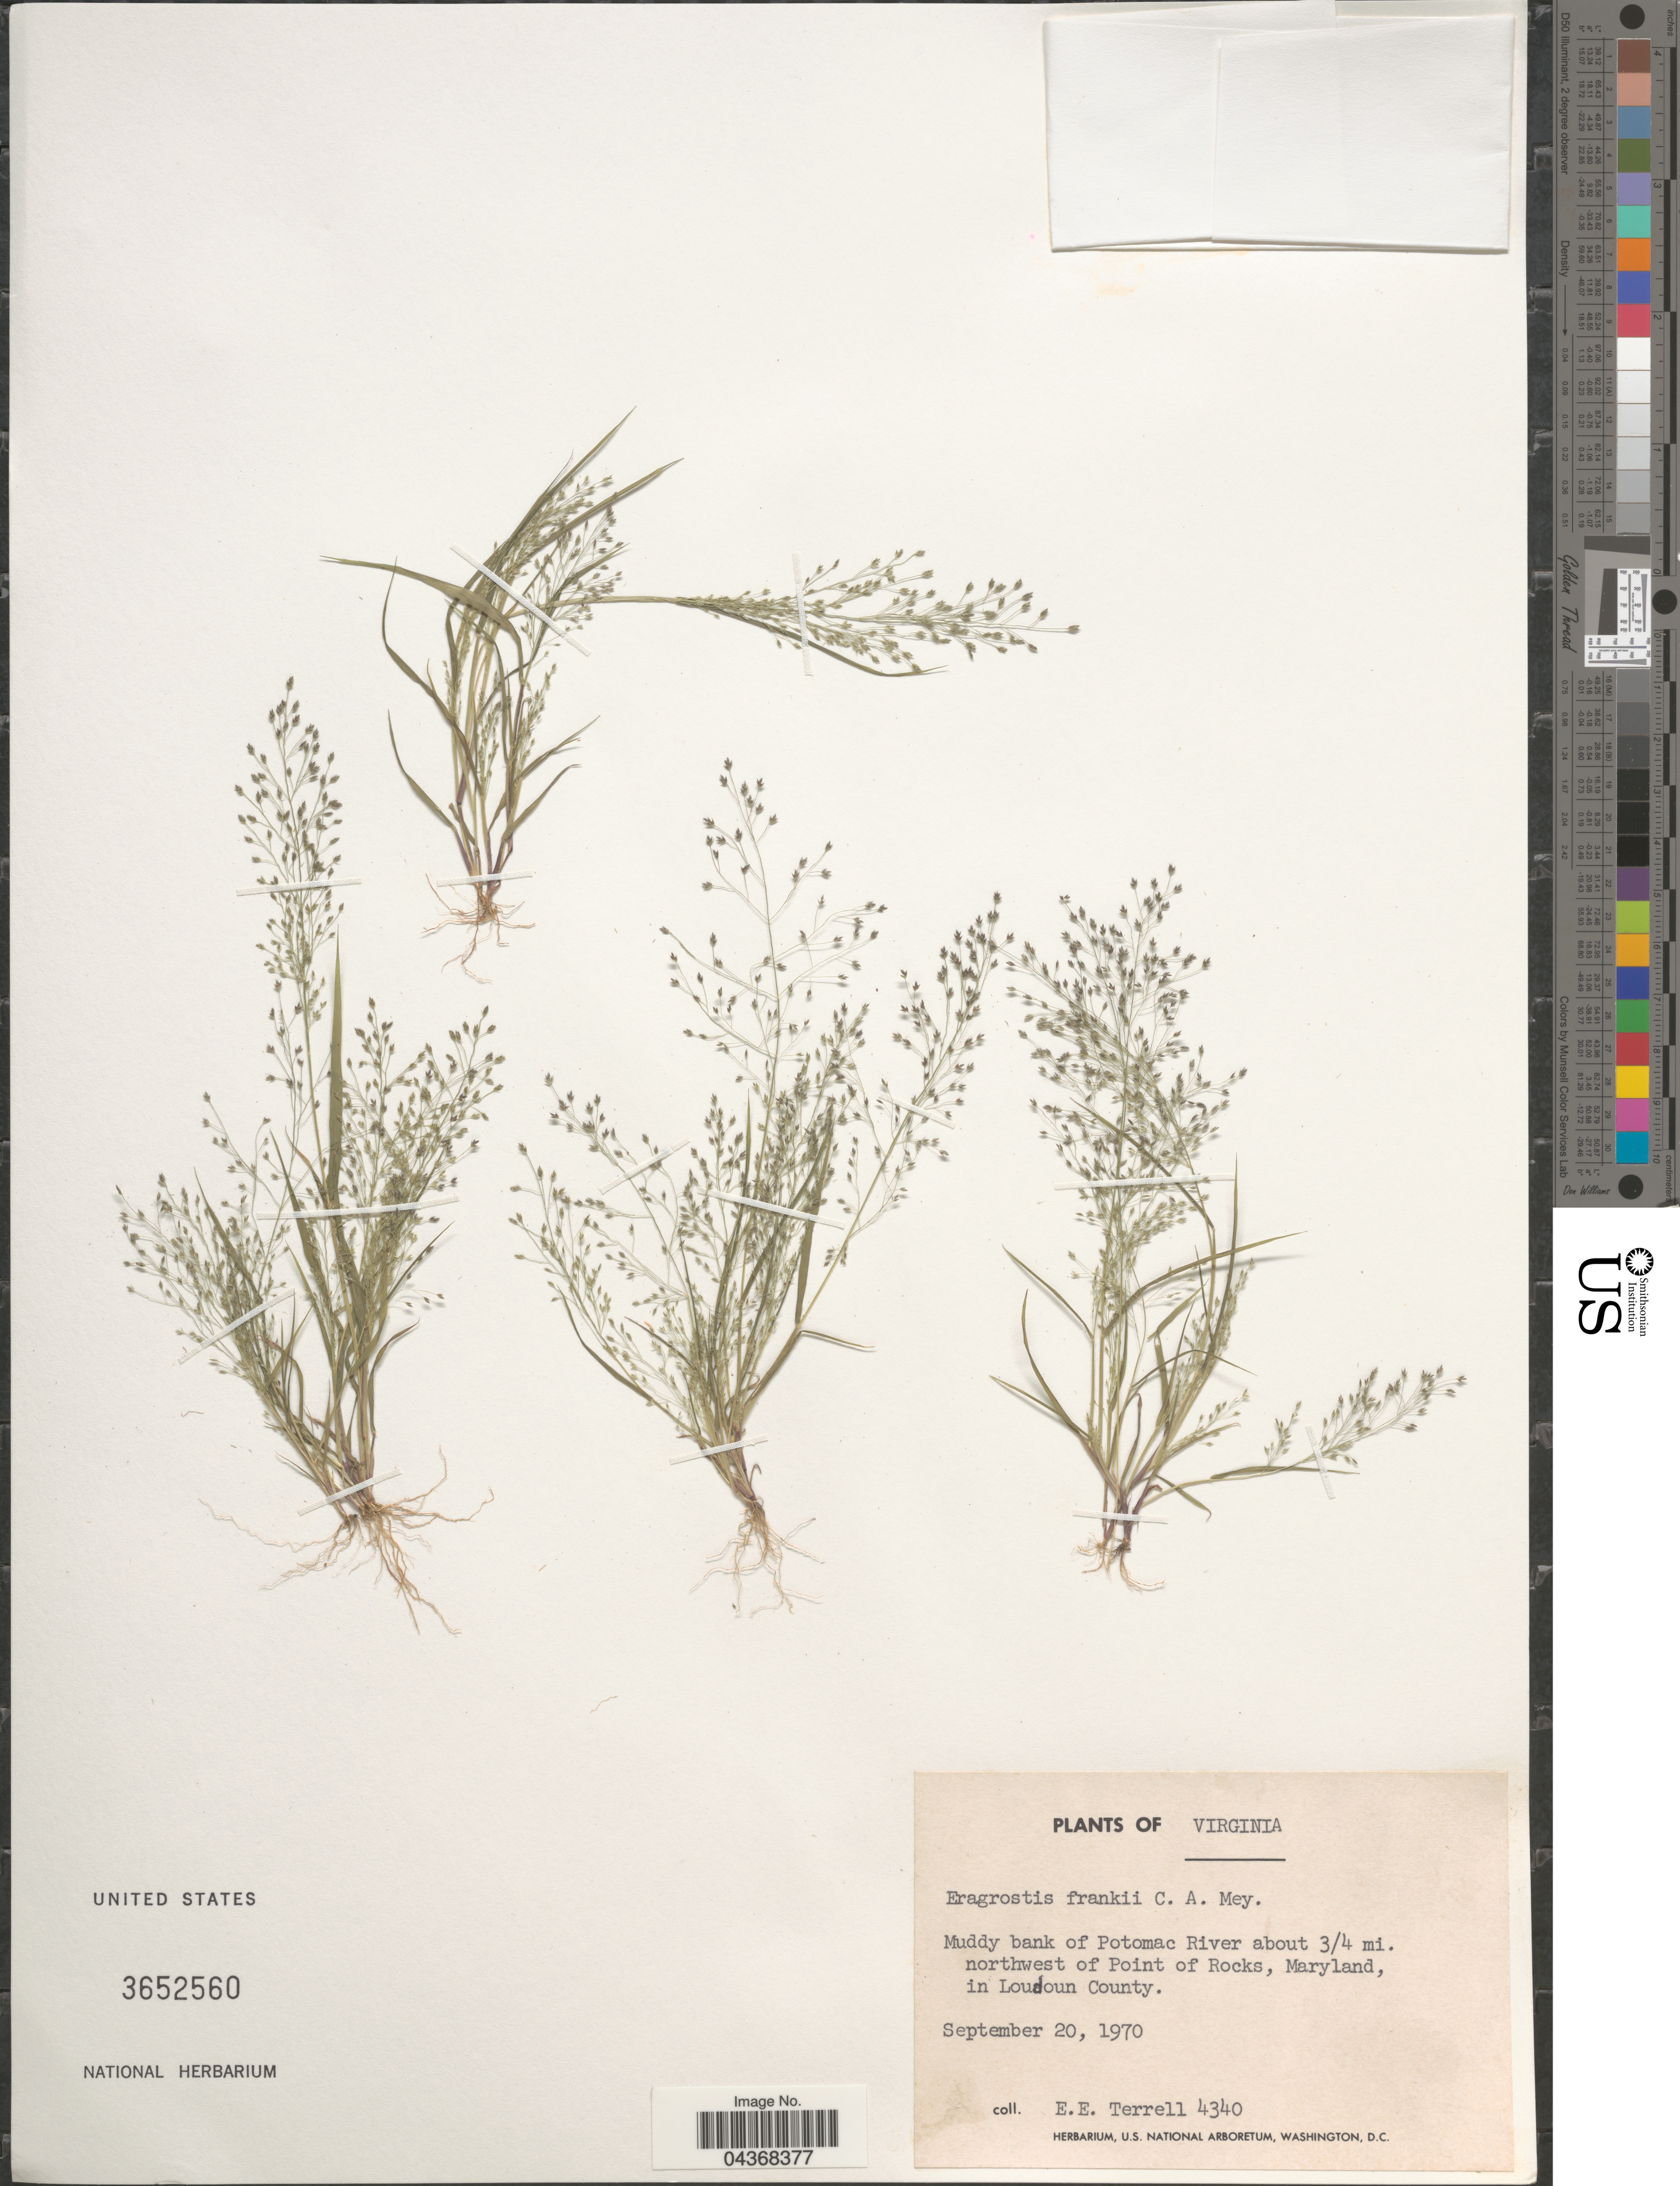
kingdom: Plantae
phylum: Tracheophyta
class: Liliopsida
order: Poales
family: Poaceae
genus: Eragrostis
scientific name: Eragrostis frankii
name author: C.A. Mey. ex Steud.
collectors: E. E. Terrell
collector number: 4340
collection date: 1970-09-20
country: United States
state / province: Virginia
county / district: Loudoun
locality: Muddy bank of Potomac River about ¾ mi. northwest of Point of Rocks, Maryland, in Loudoun County.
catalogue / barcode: US 3652560